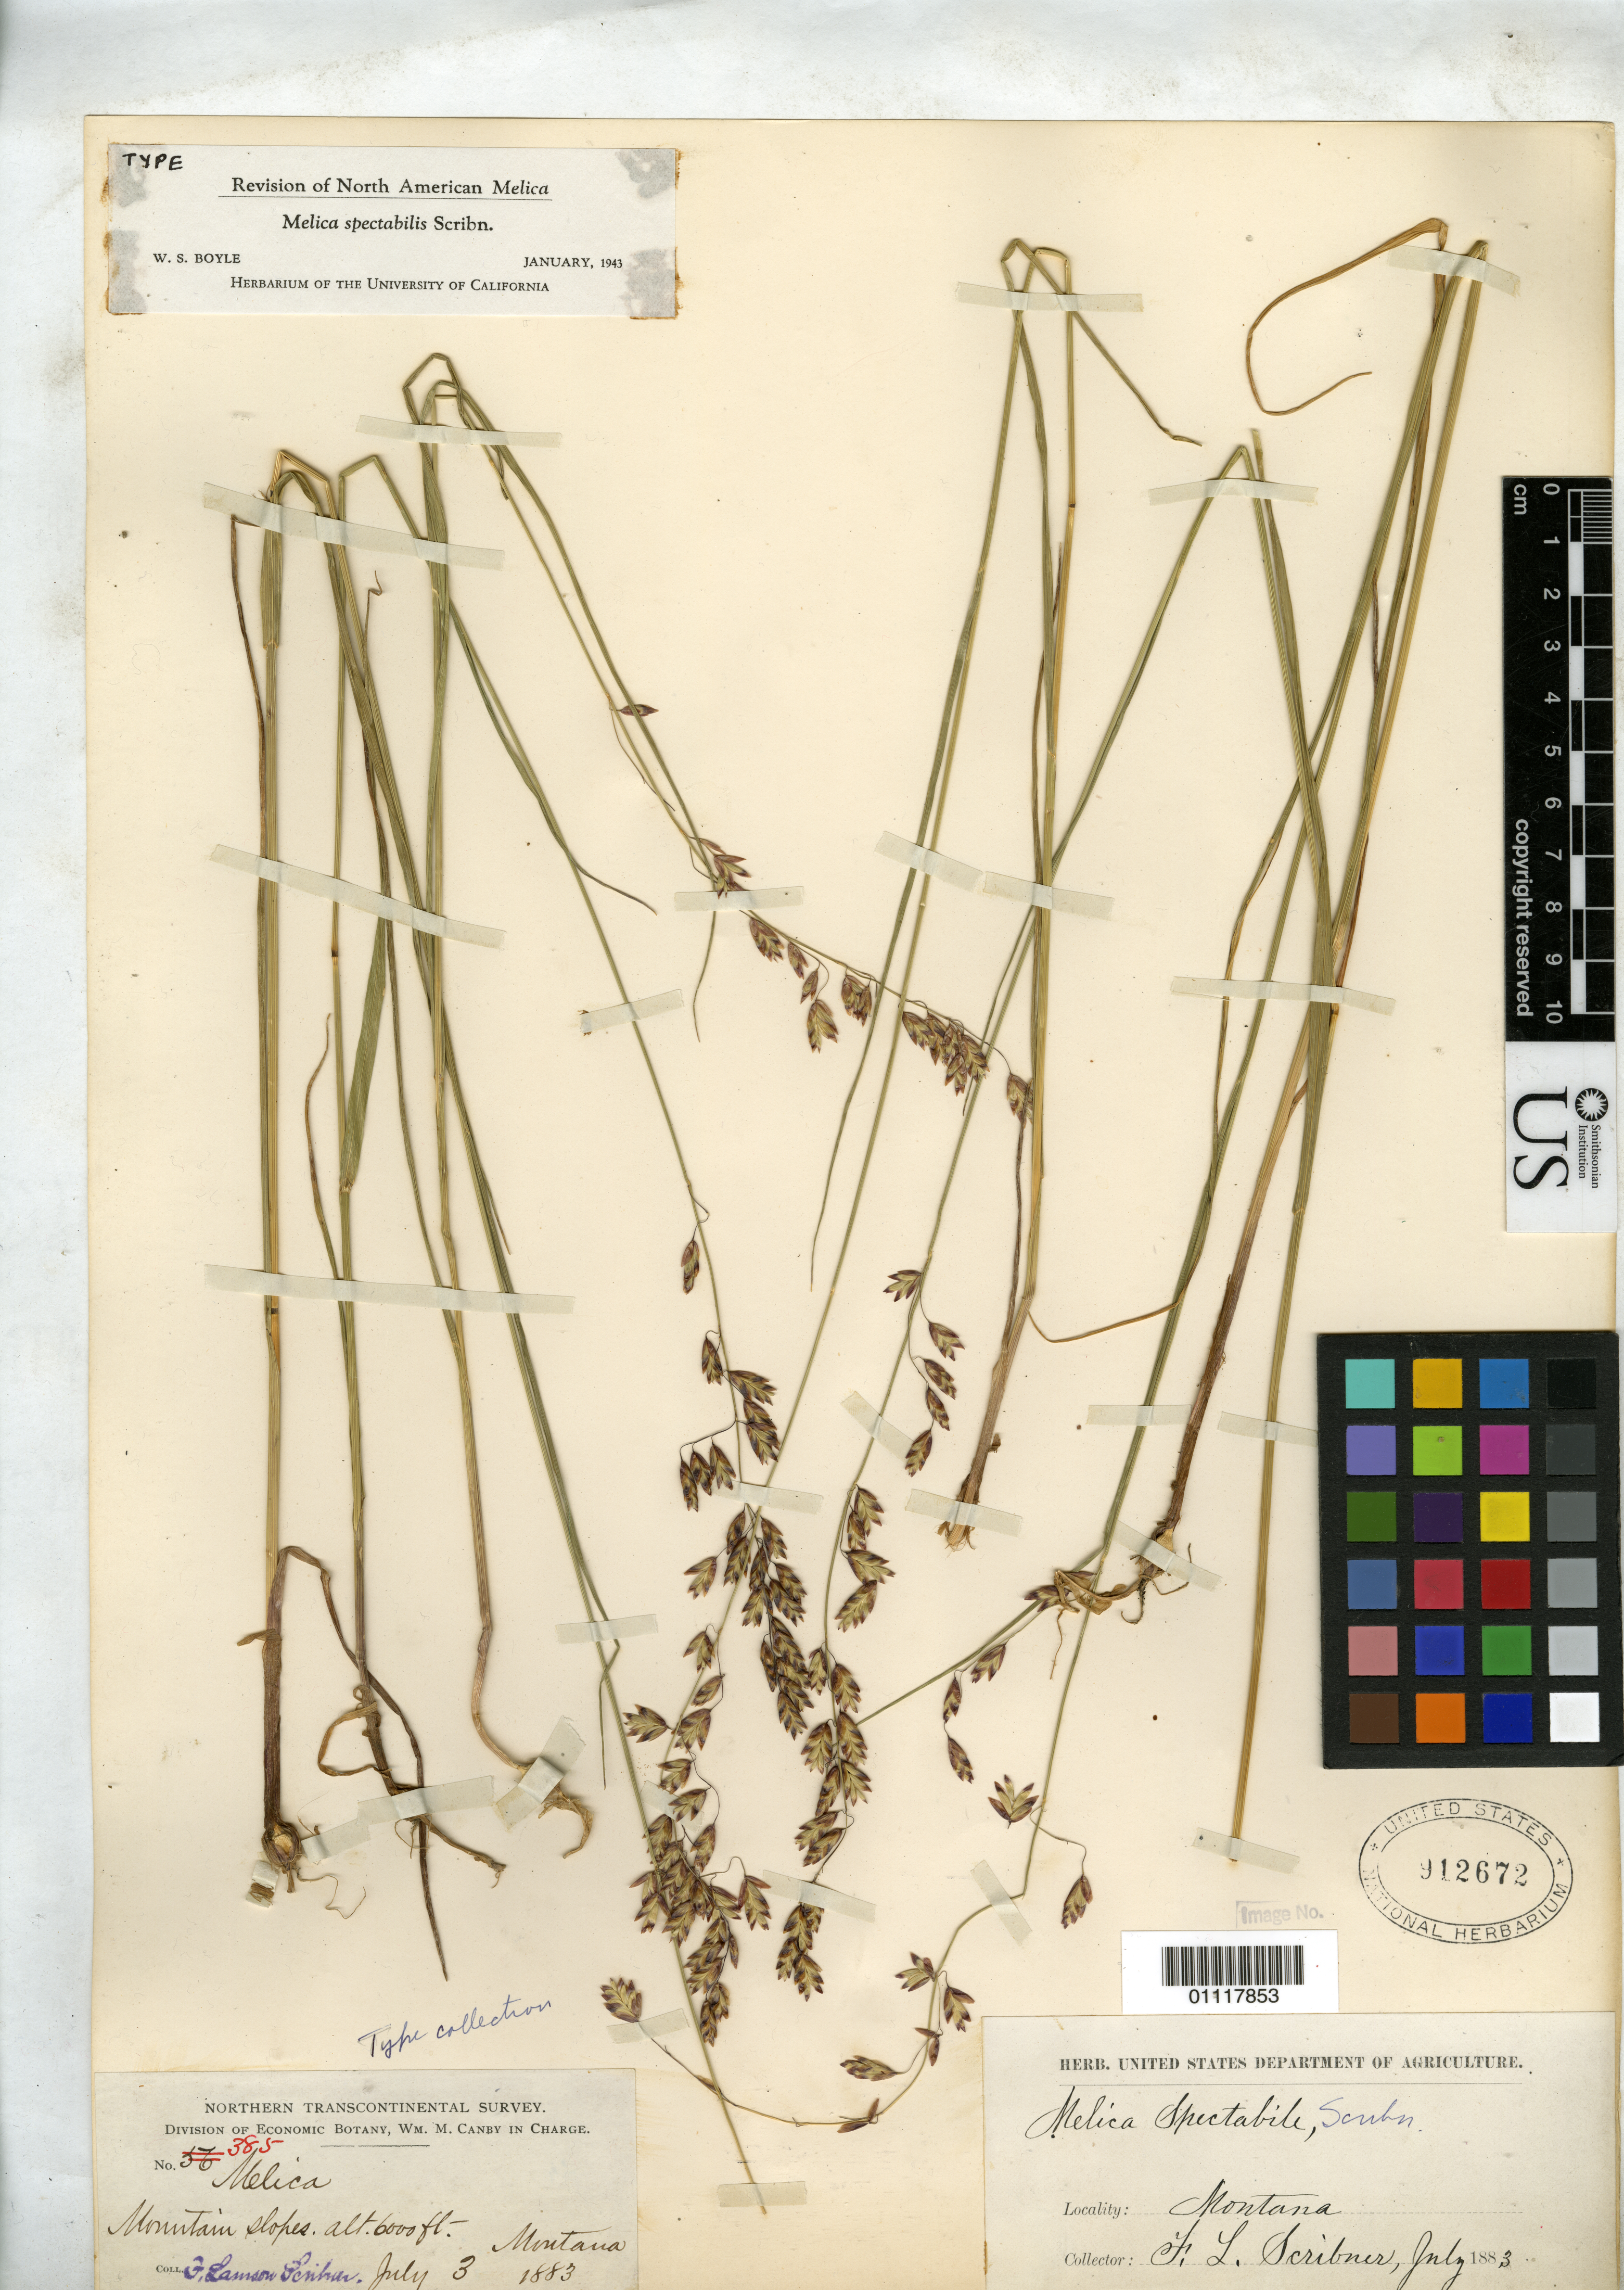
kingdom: Plantae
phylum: Tracheophyta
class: Liliopsida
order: Poales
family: Poaceae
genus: Melica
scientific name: Melica spectabilis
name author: Scribn.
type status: Syntype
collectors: F. L. Scribner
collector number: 385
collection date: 1883-07-03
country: United States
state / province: Montana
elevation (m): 1829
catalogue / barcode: US 912672